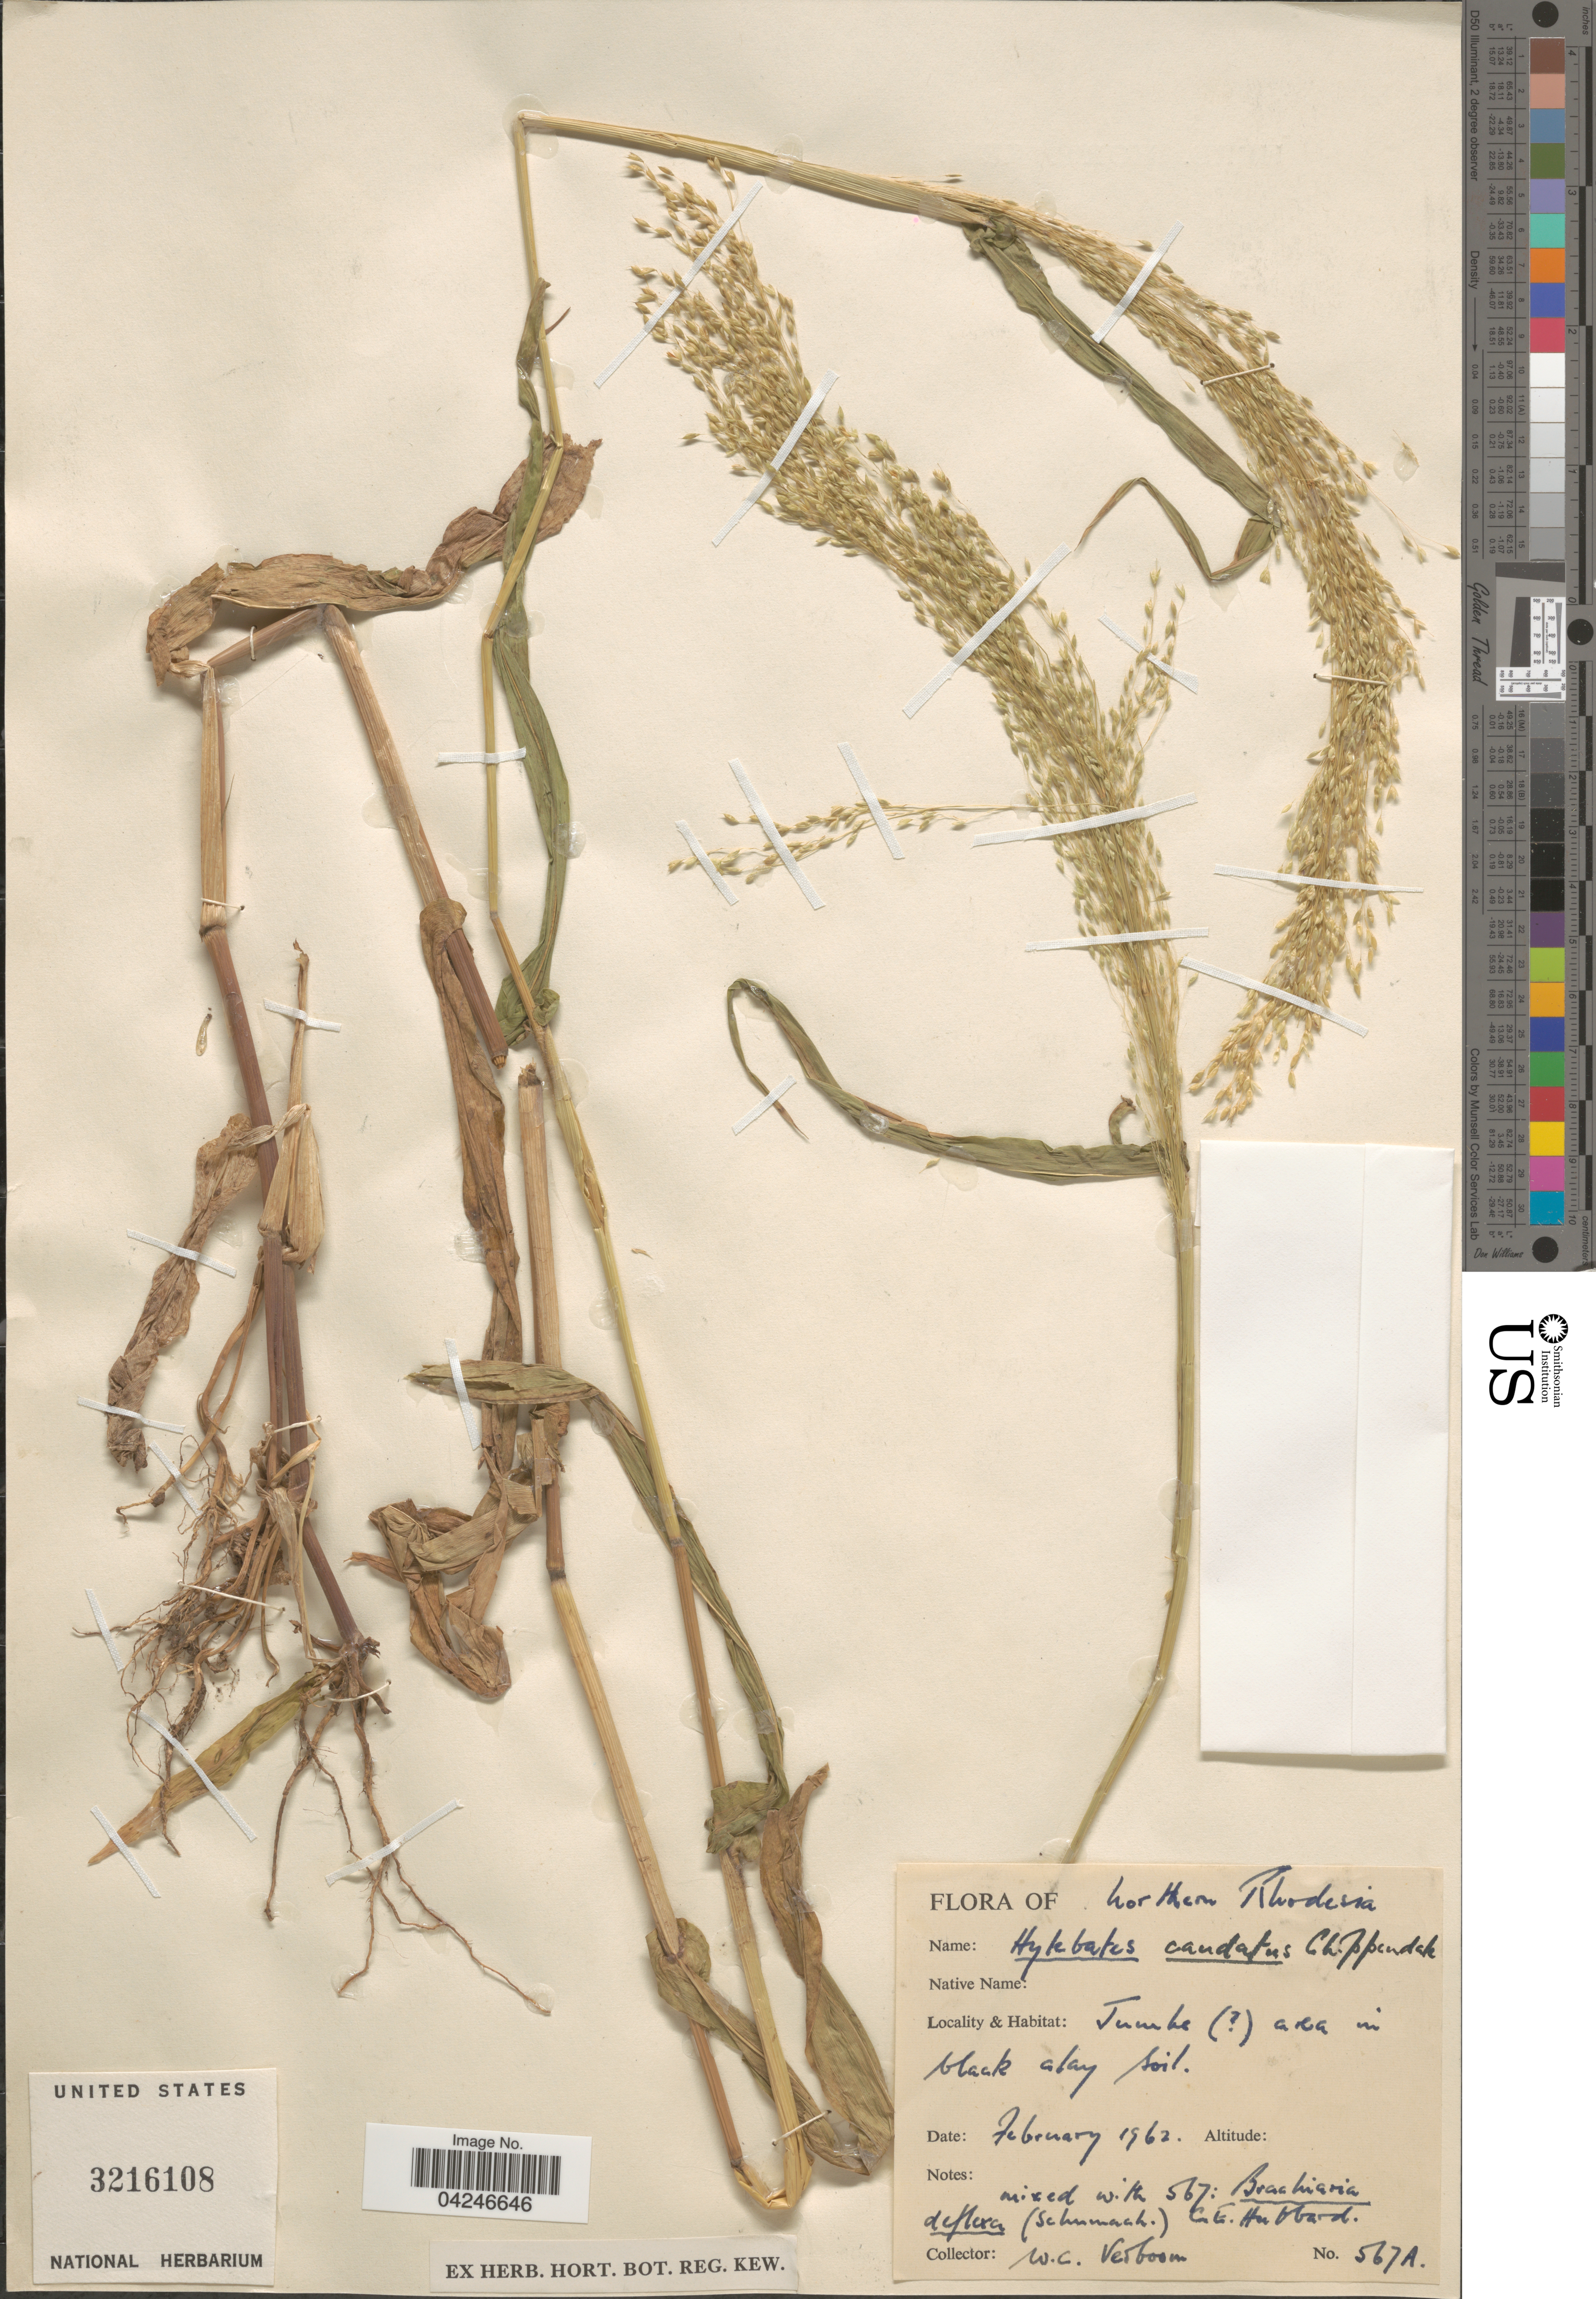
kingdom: Plantae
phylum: Tracheophyta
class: Liliopsida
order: Poales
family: Poaceae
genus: Hylebates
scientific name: Hylebates cordatus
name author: Chippindall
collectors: W. Verboom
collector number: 567A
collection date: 1962-02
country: Zambia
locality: Northern Rhodesia. Jumba( [unsure placement]) area in black clay soil.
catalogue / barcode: US 3216108